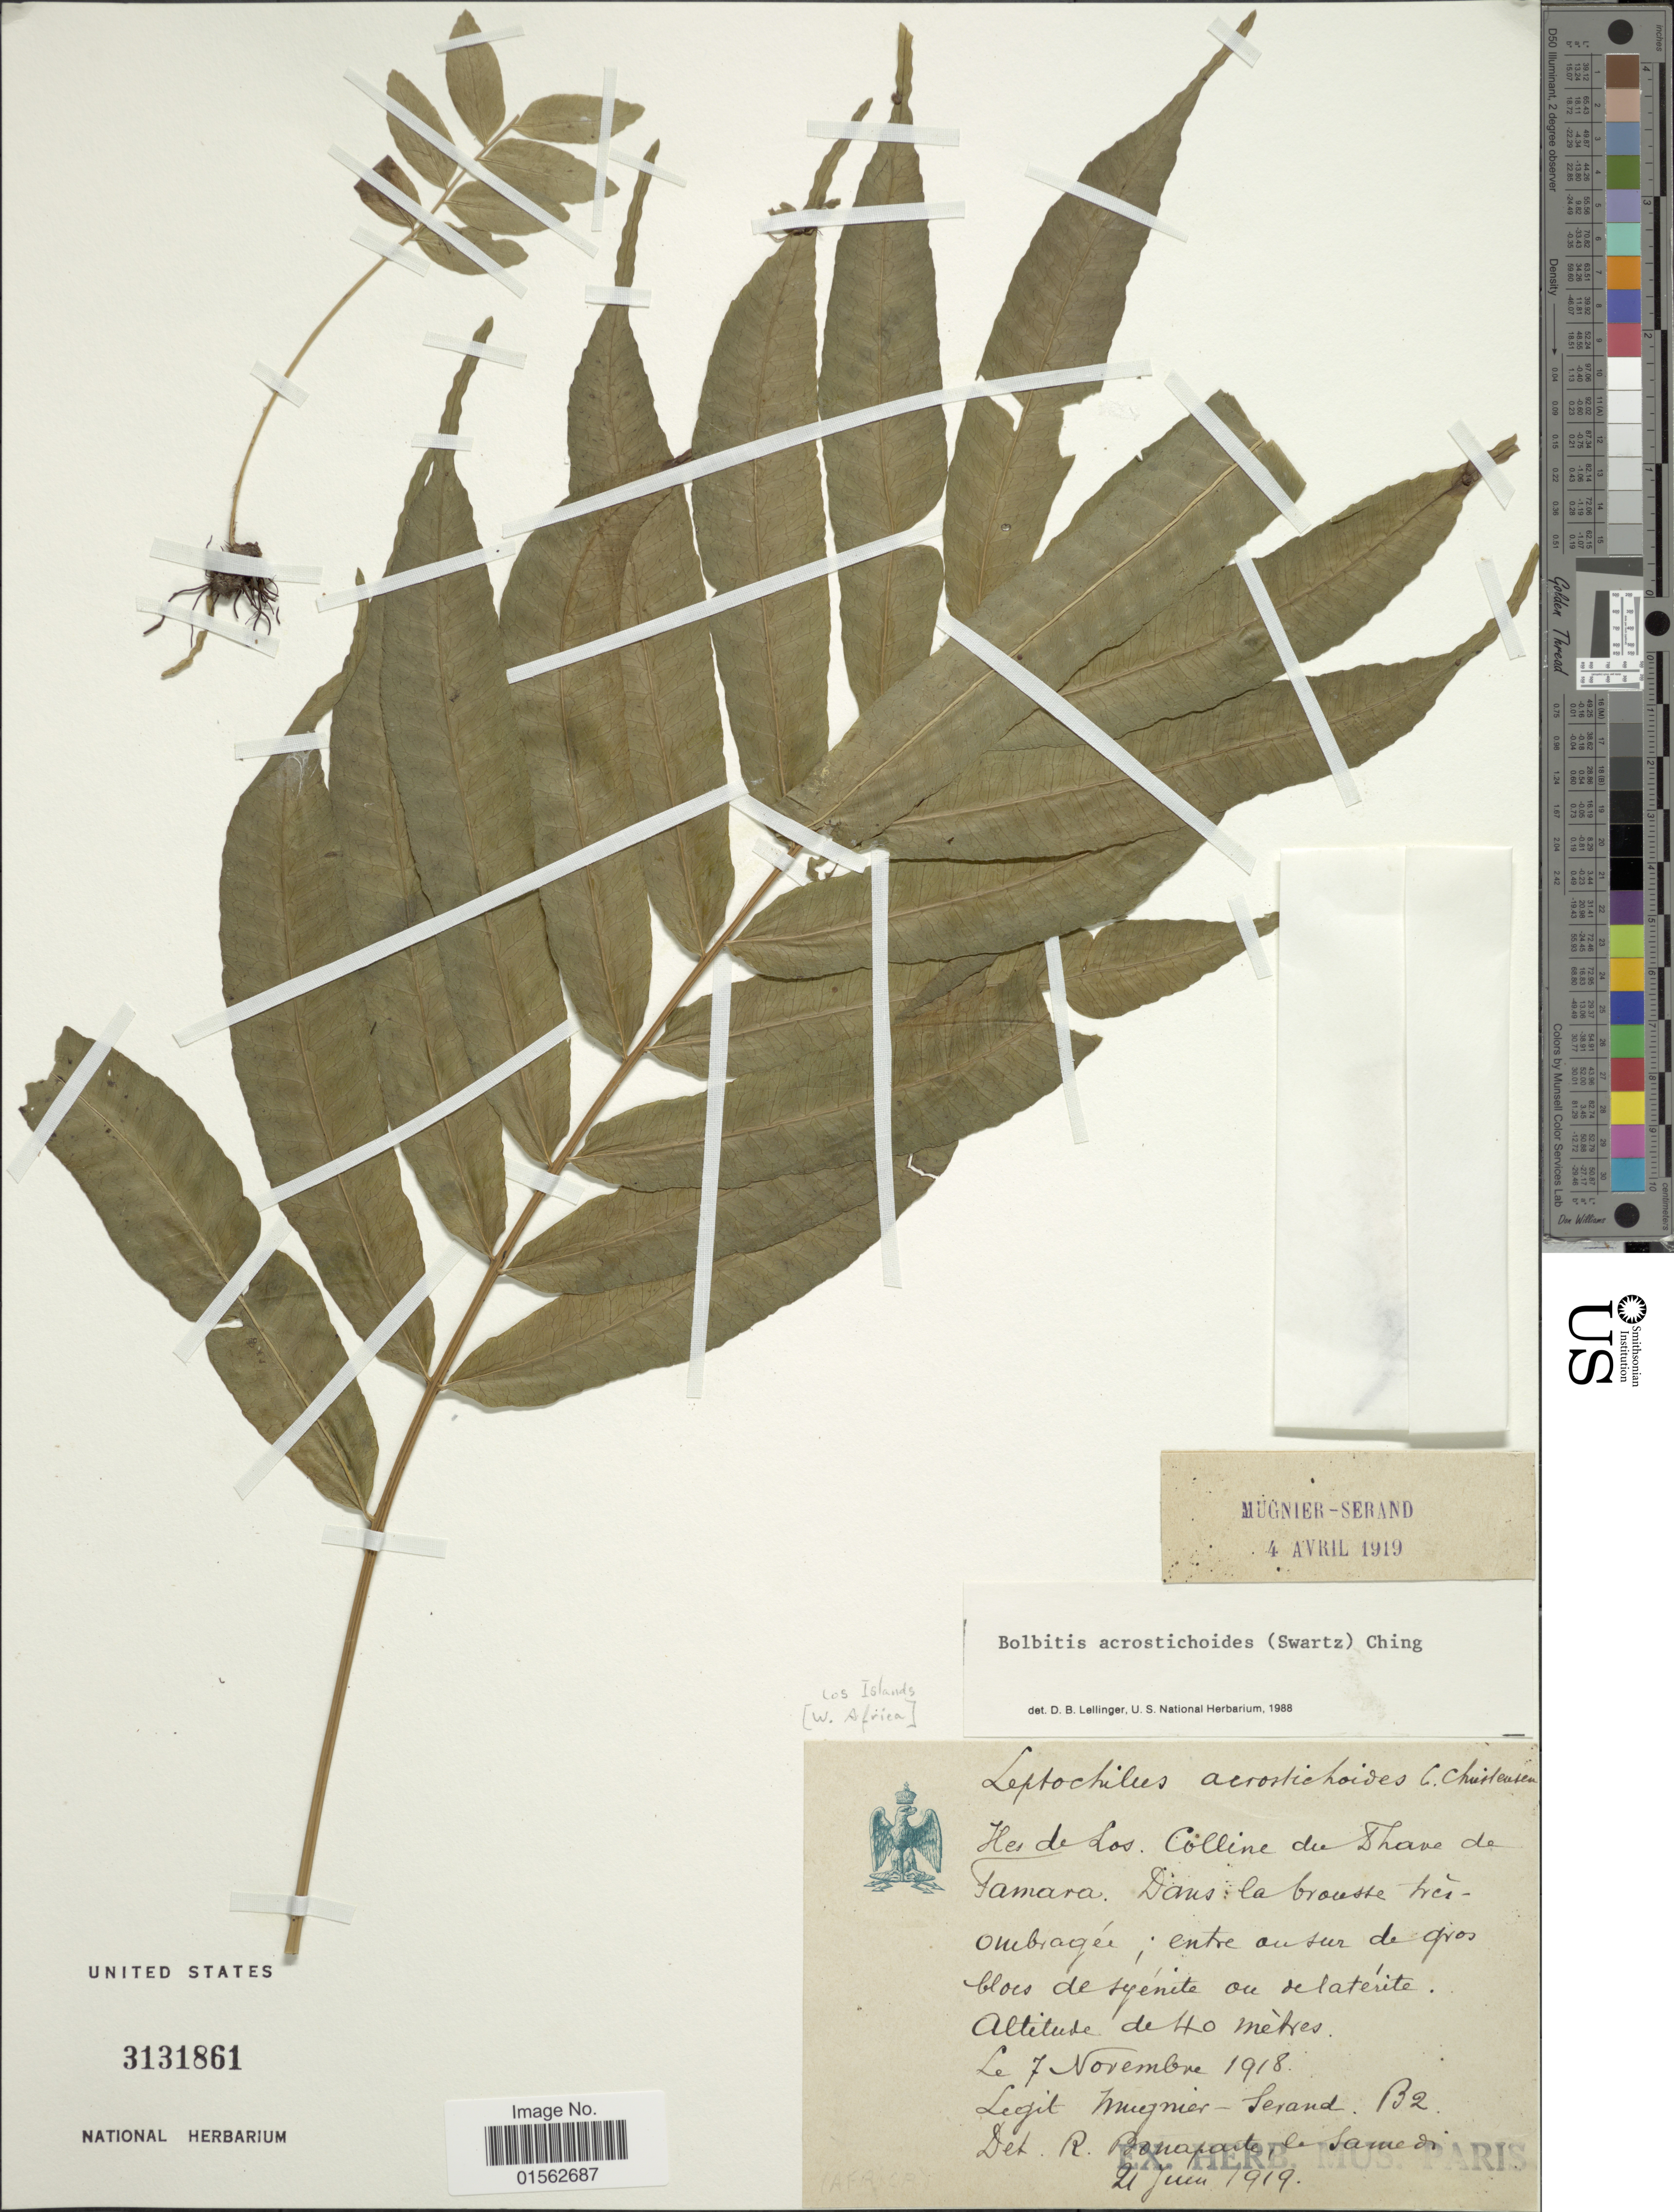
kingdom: Plantae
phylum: Tracheophyta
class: Polypodiopsida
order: Polypodiales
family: Dryopteridaceae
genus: Bolbitis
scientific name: Bolbitis acrostichoides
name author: (Hook.) Ching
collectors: J. Mugnier-Serand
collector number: B2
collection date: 1918-11-07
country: Guinea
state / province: Conakry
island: Tamara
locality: Iles de Los. Tamara. Dans la brousse très ombragée: entre ou sur de gros blocs de synénite ou de lateríte.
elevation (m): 40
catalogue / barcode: US 3131861